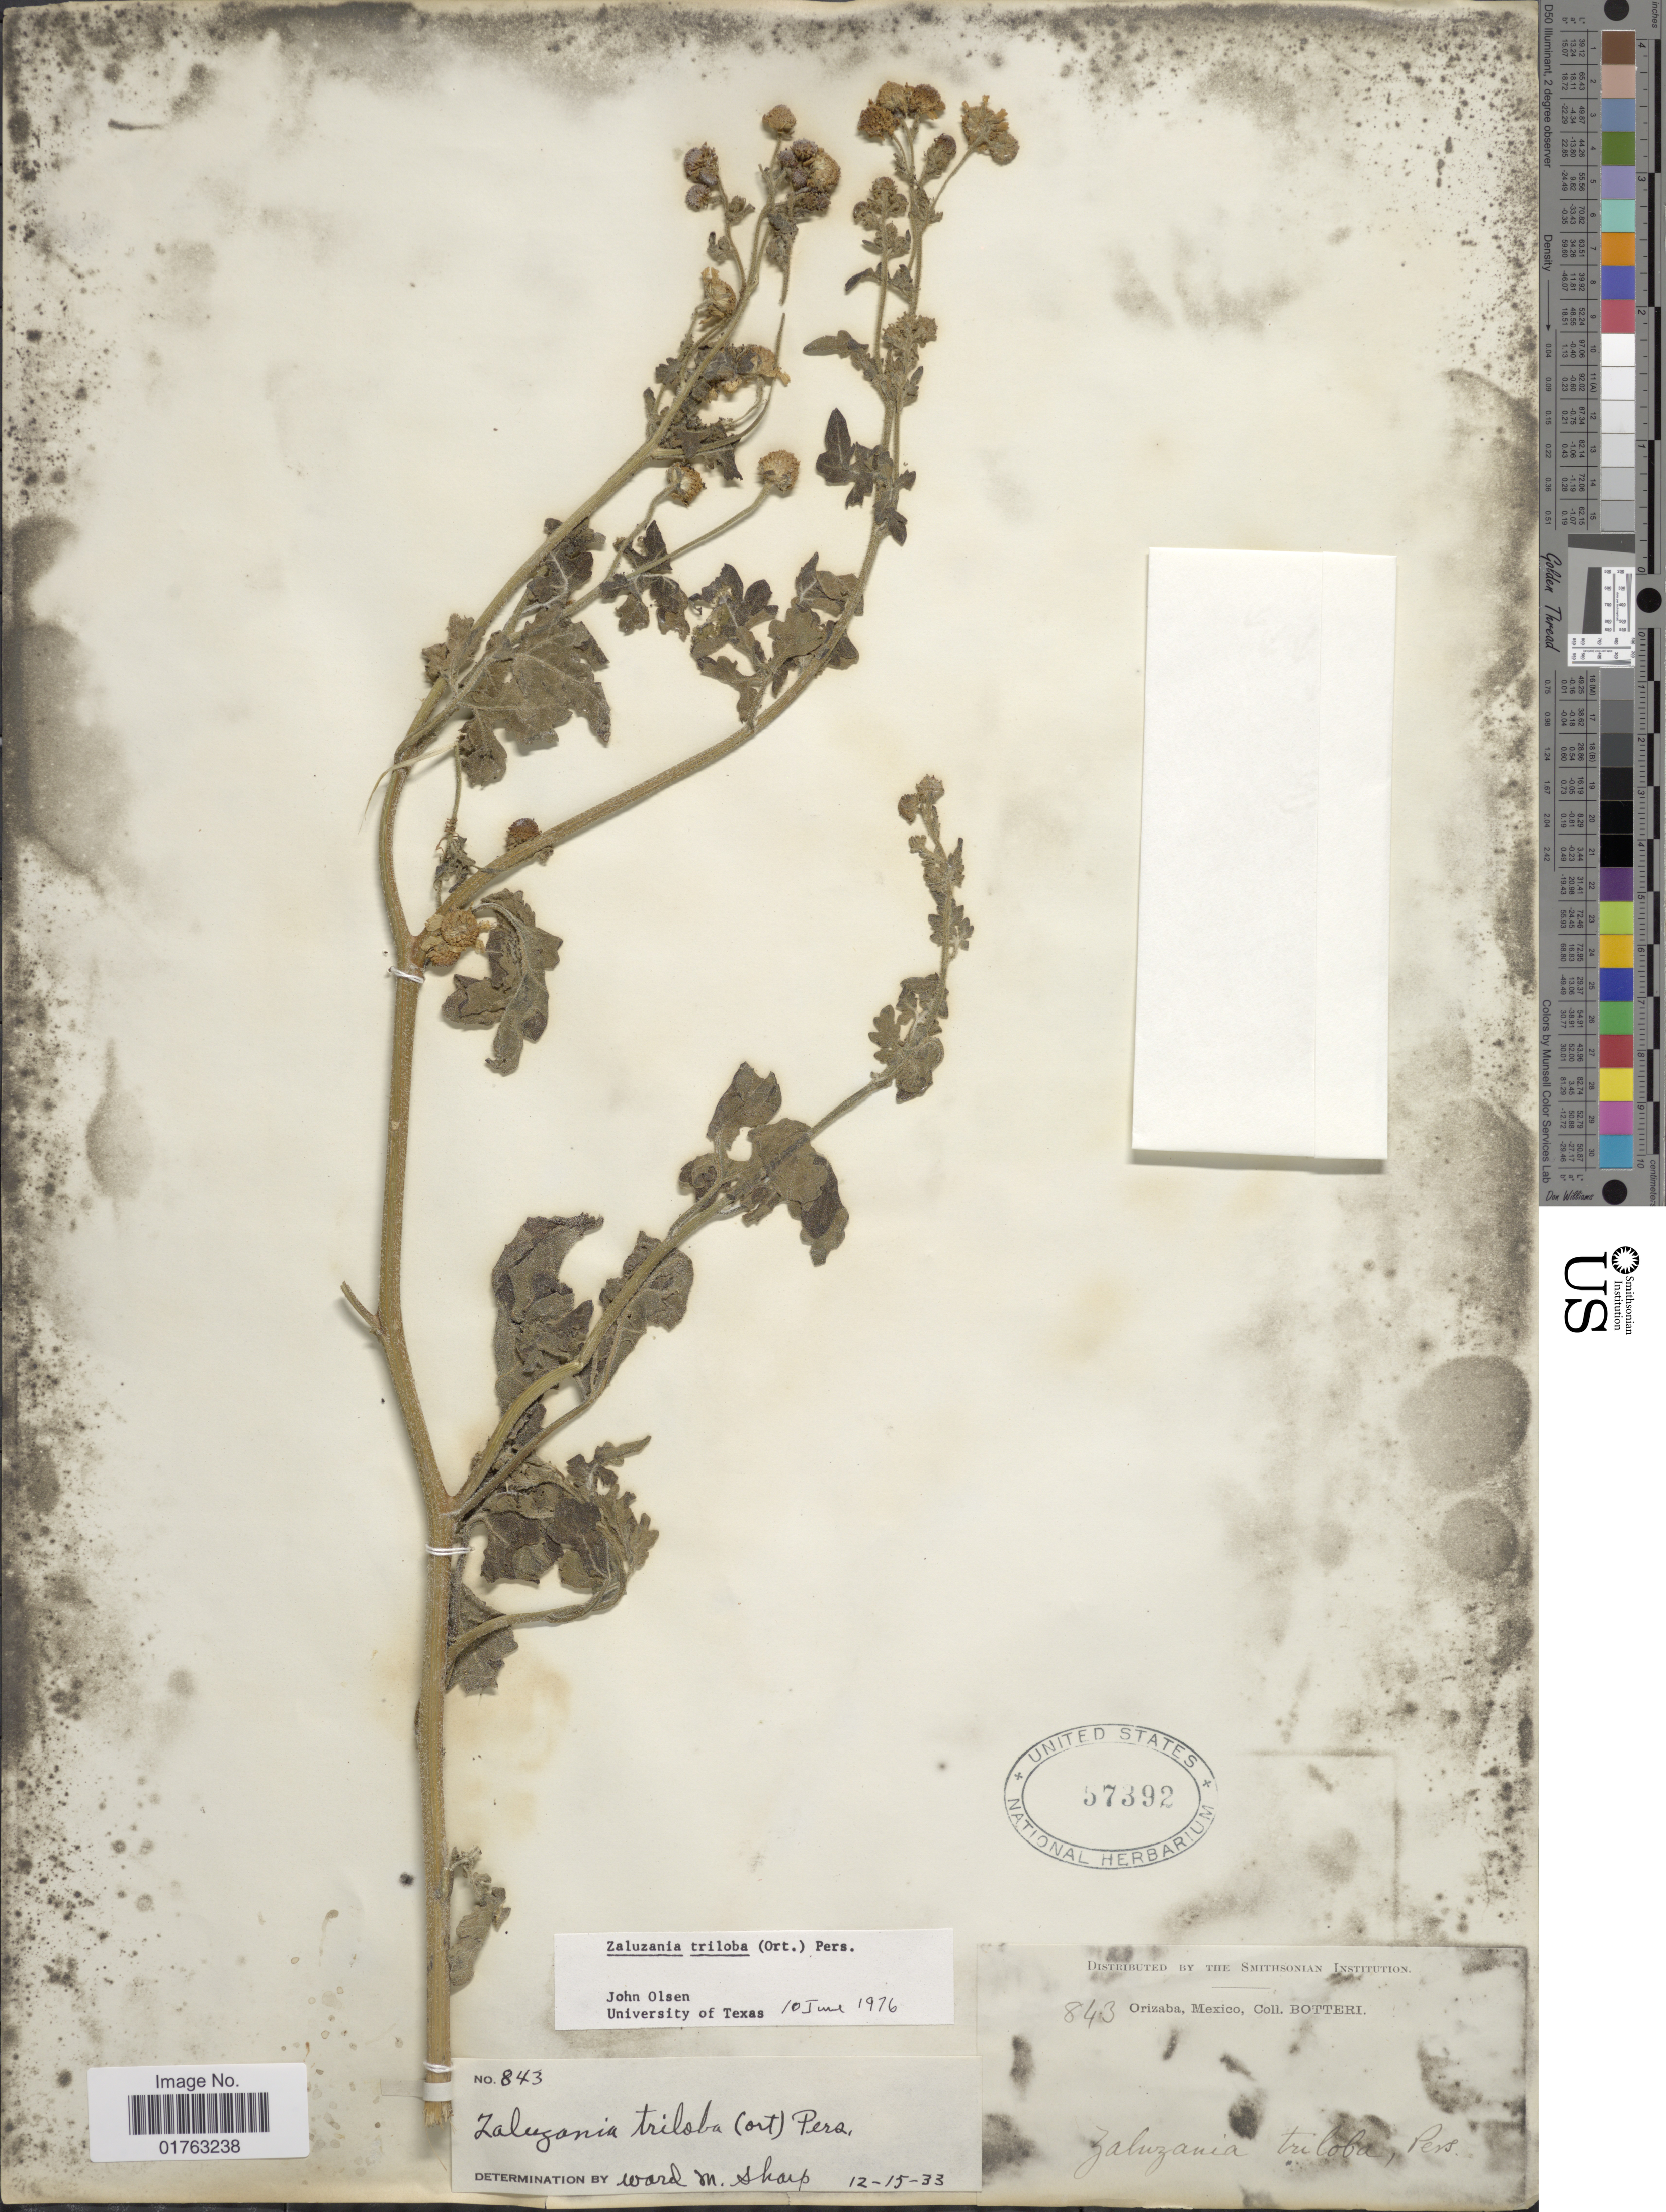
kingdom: Plantae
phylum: Tracheophyta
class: Magnoliopsida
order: Asterales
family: Asteraceae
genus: Zaluzania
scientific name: Zaluzania triloba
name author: (Ortega) Pers.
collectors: -. Botteri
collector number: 843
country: Mexico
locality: Orizaba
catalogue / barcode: US 57392